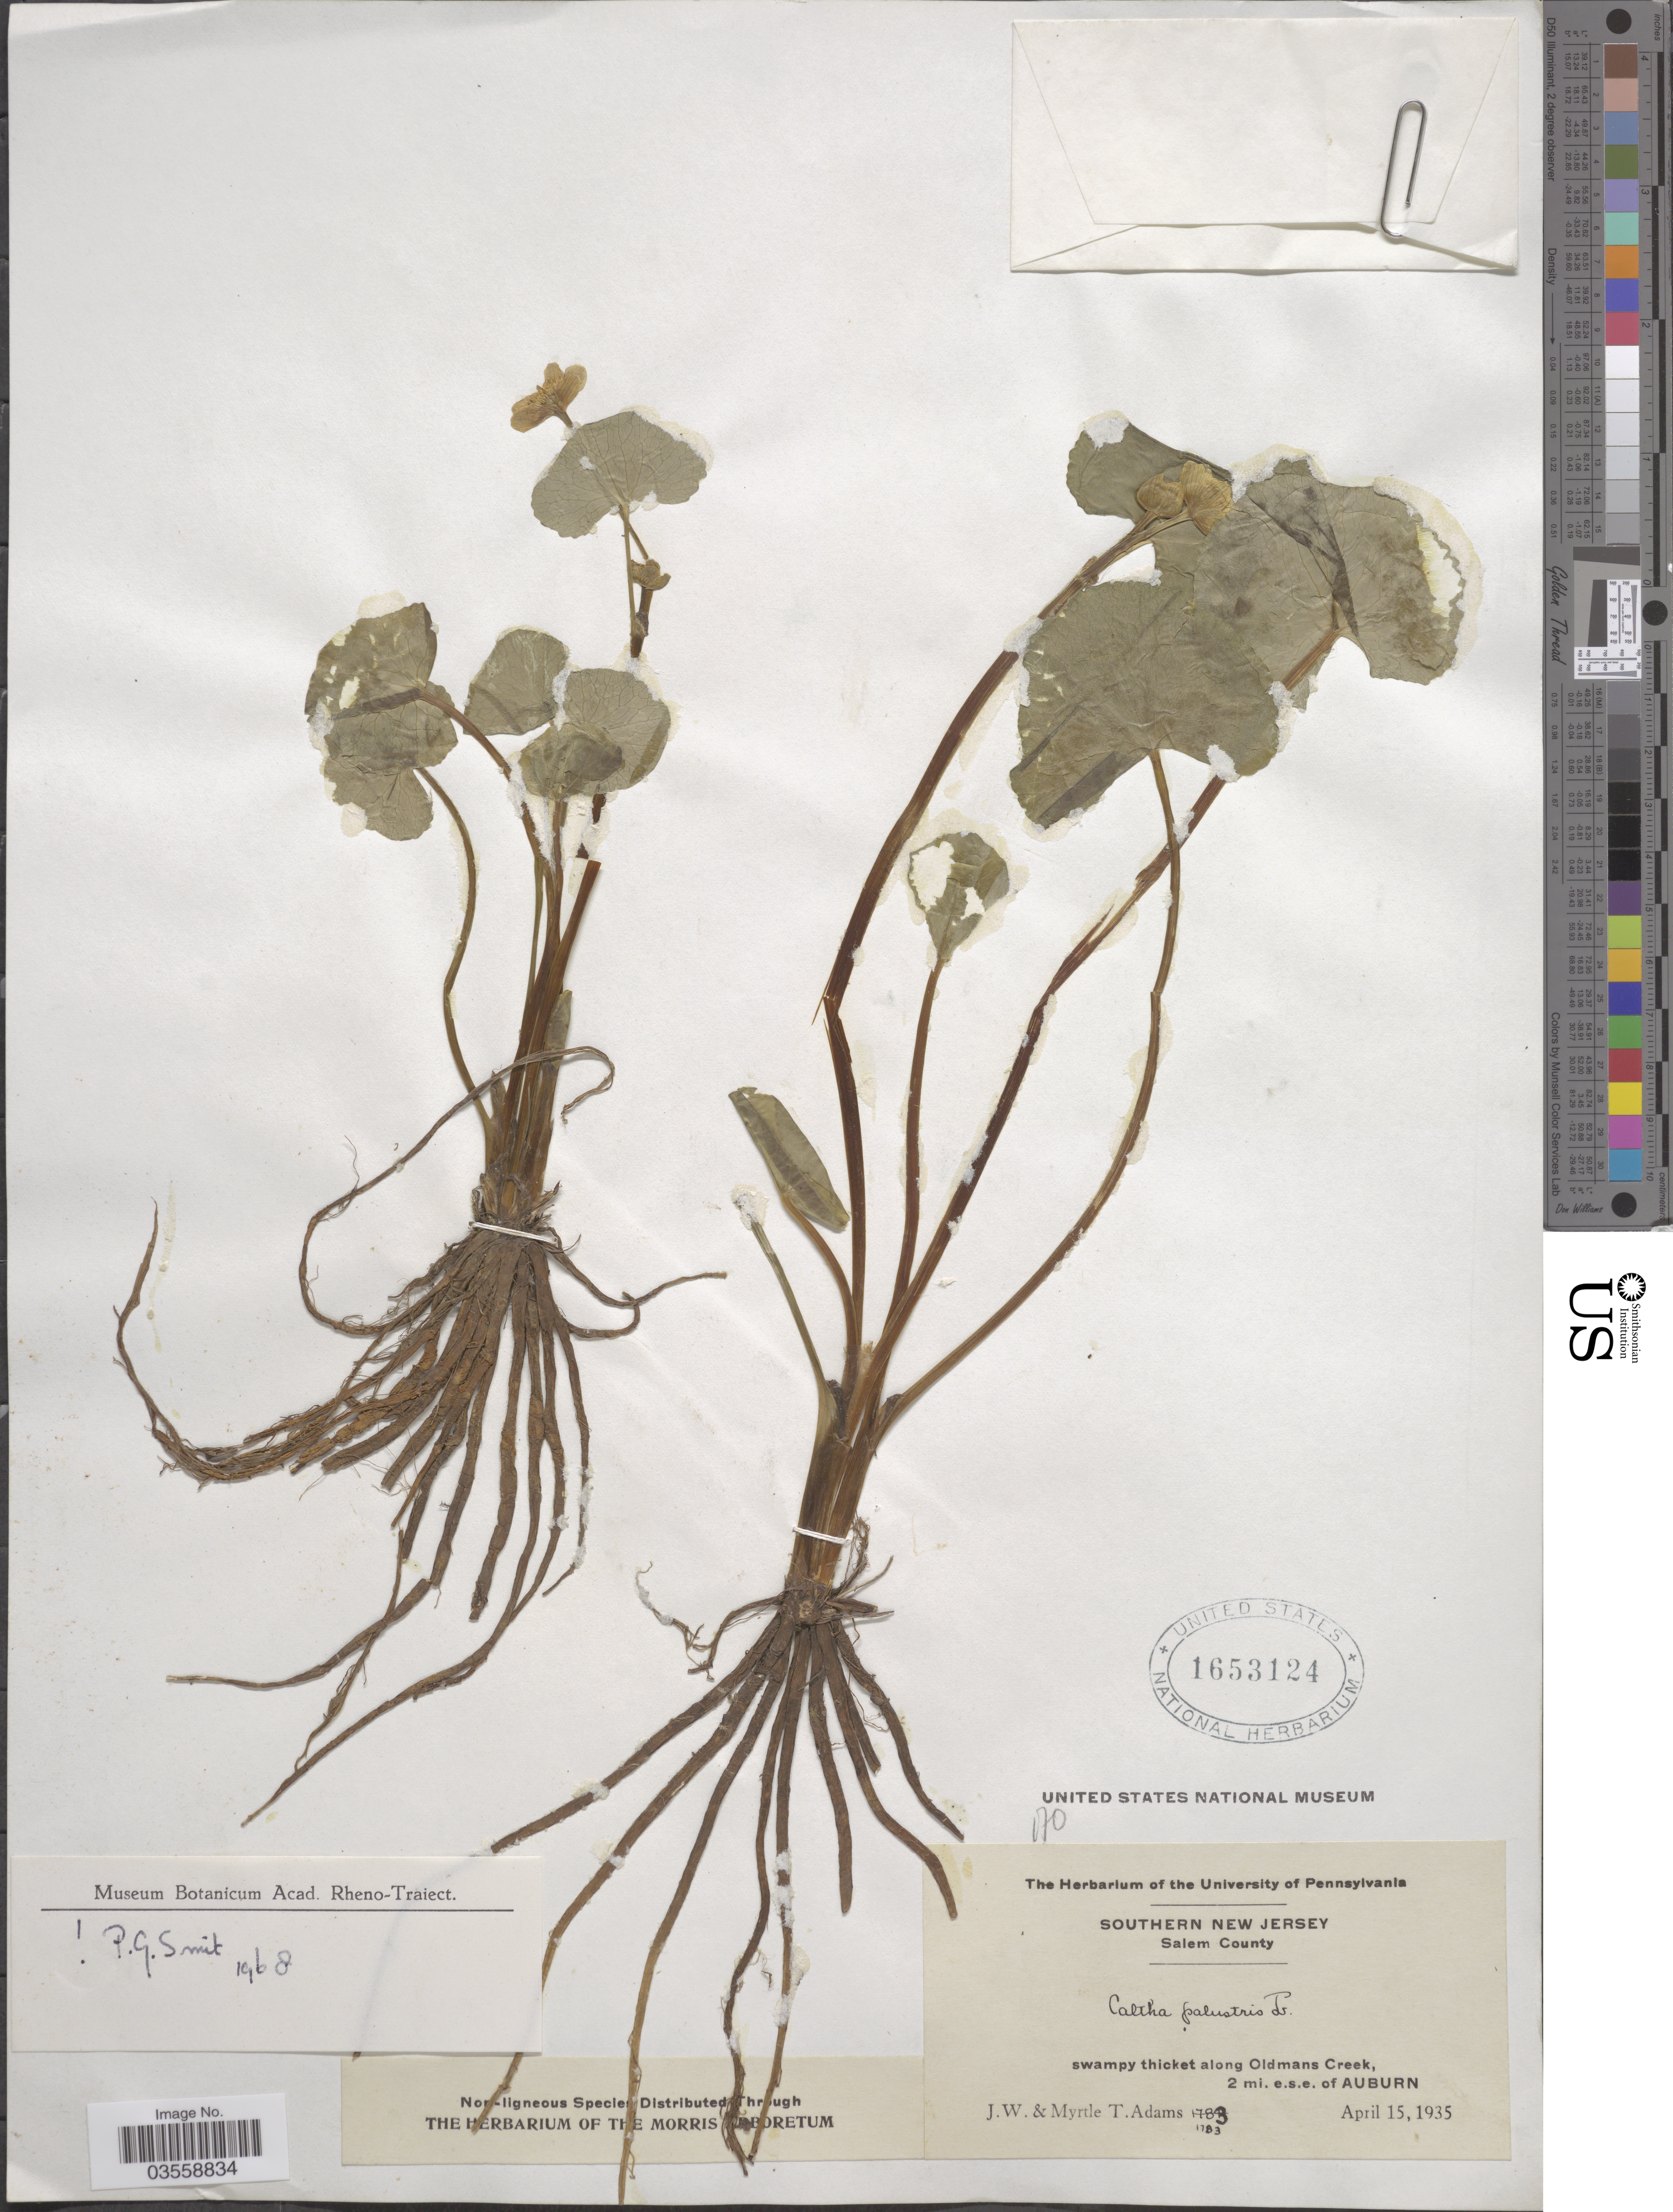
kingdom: Plantae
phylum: Tracheophyta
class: Magnoliopsida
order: Ranunculales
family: Ranunculaceae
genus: Caltha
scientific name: Caltha palustris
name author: L.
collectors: J. Adams & M. T. Adams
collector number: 1783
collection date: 1935-04-15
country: United States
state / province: New Jersey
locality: Southern New Jersey. Salem County. Along Oldmans Creek, 2 mi. e.s.e. of Auburn.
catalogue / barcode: US 1653124